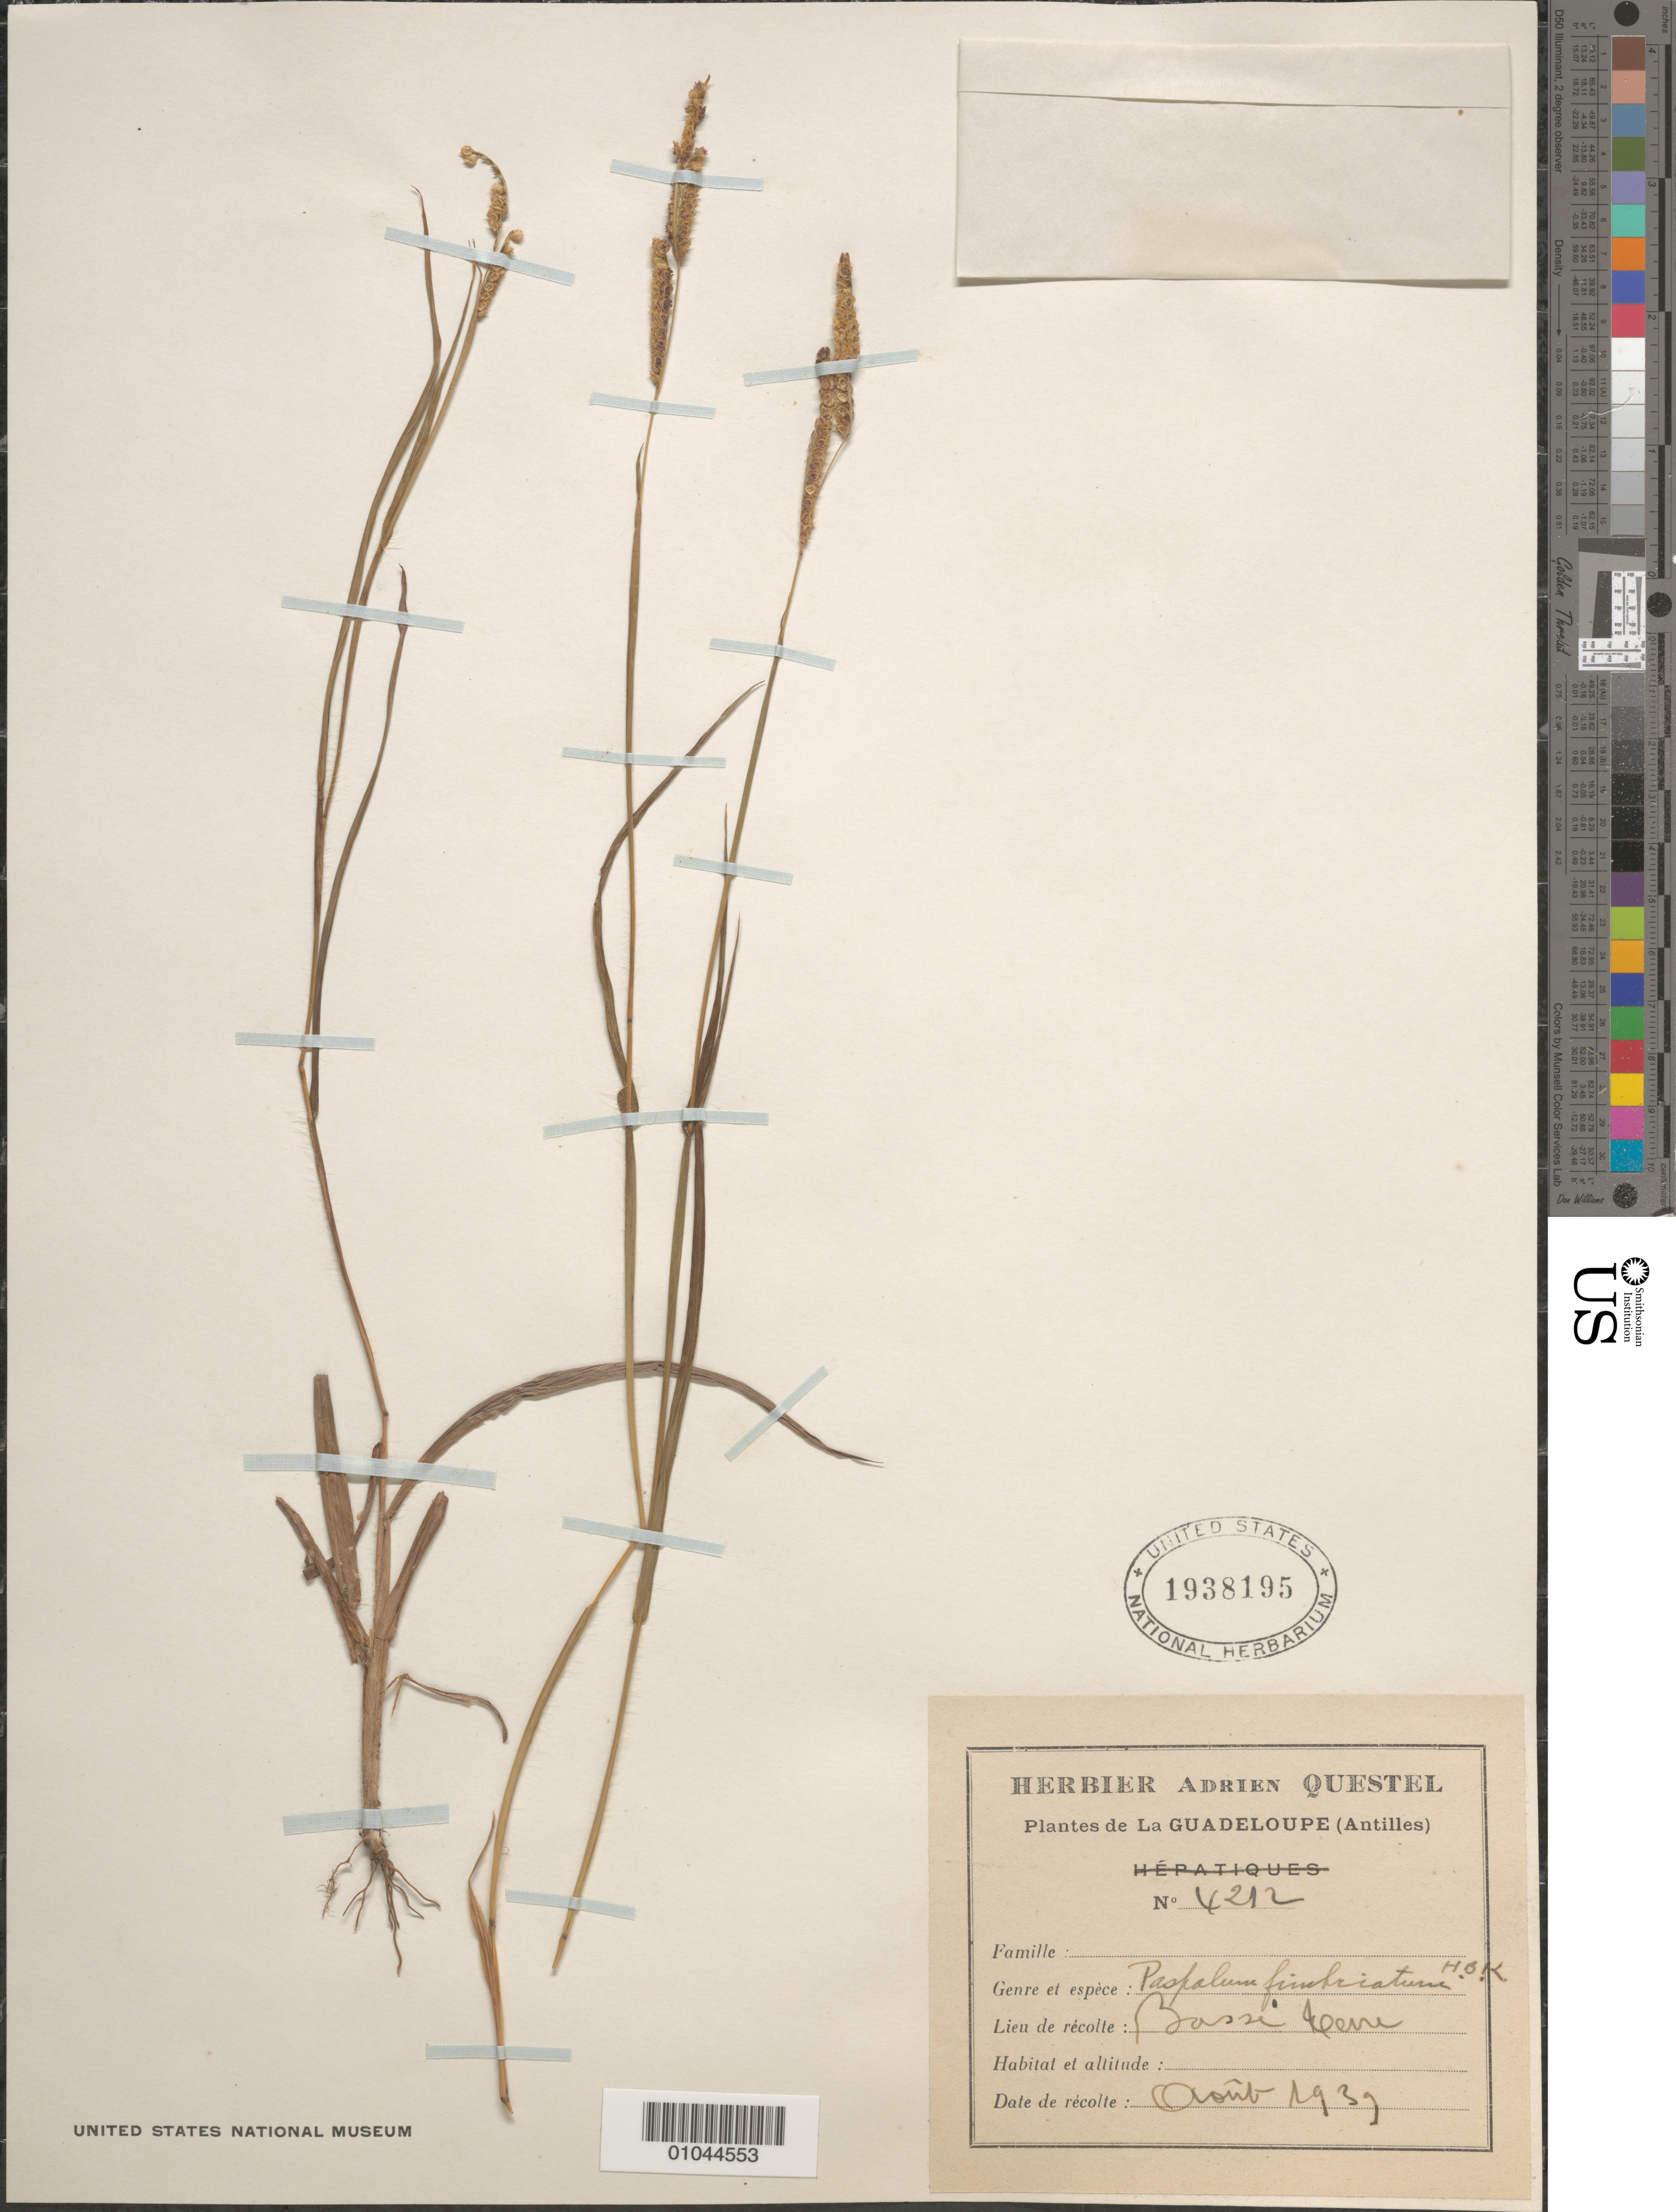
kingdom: Plantae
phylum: Tracheophyta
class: Liliopsida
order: Poales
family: Poaceae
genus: Paspalum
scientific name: Paspalum fimbriatum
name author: Kunth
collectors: A. Questel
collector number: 4212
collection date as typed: Aug 1939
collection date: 1939-08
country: Guadeloupe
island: Basse Terre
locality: Basse Terre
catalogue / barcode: US 1938195